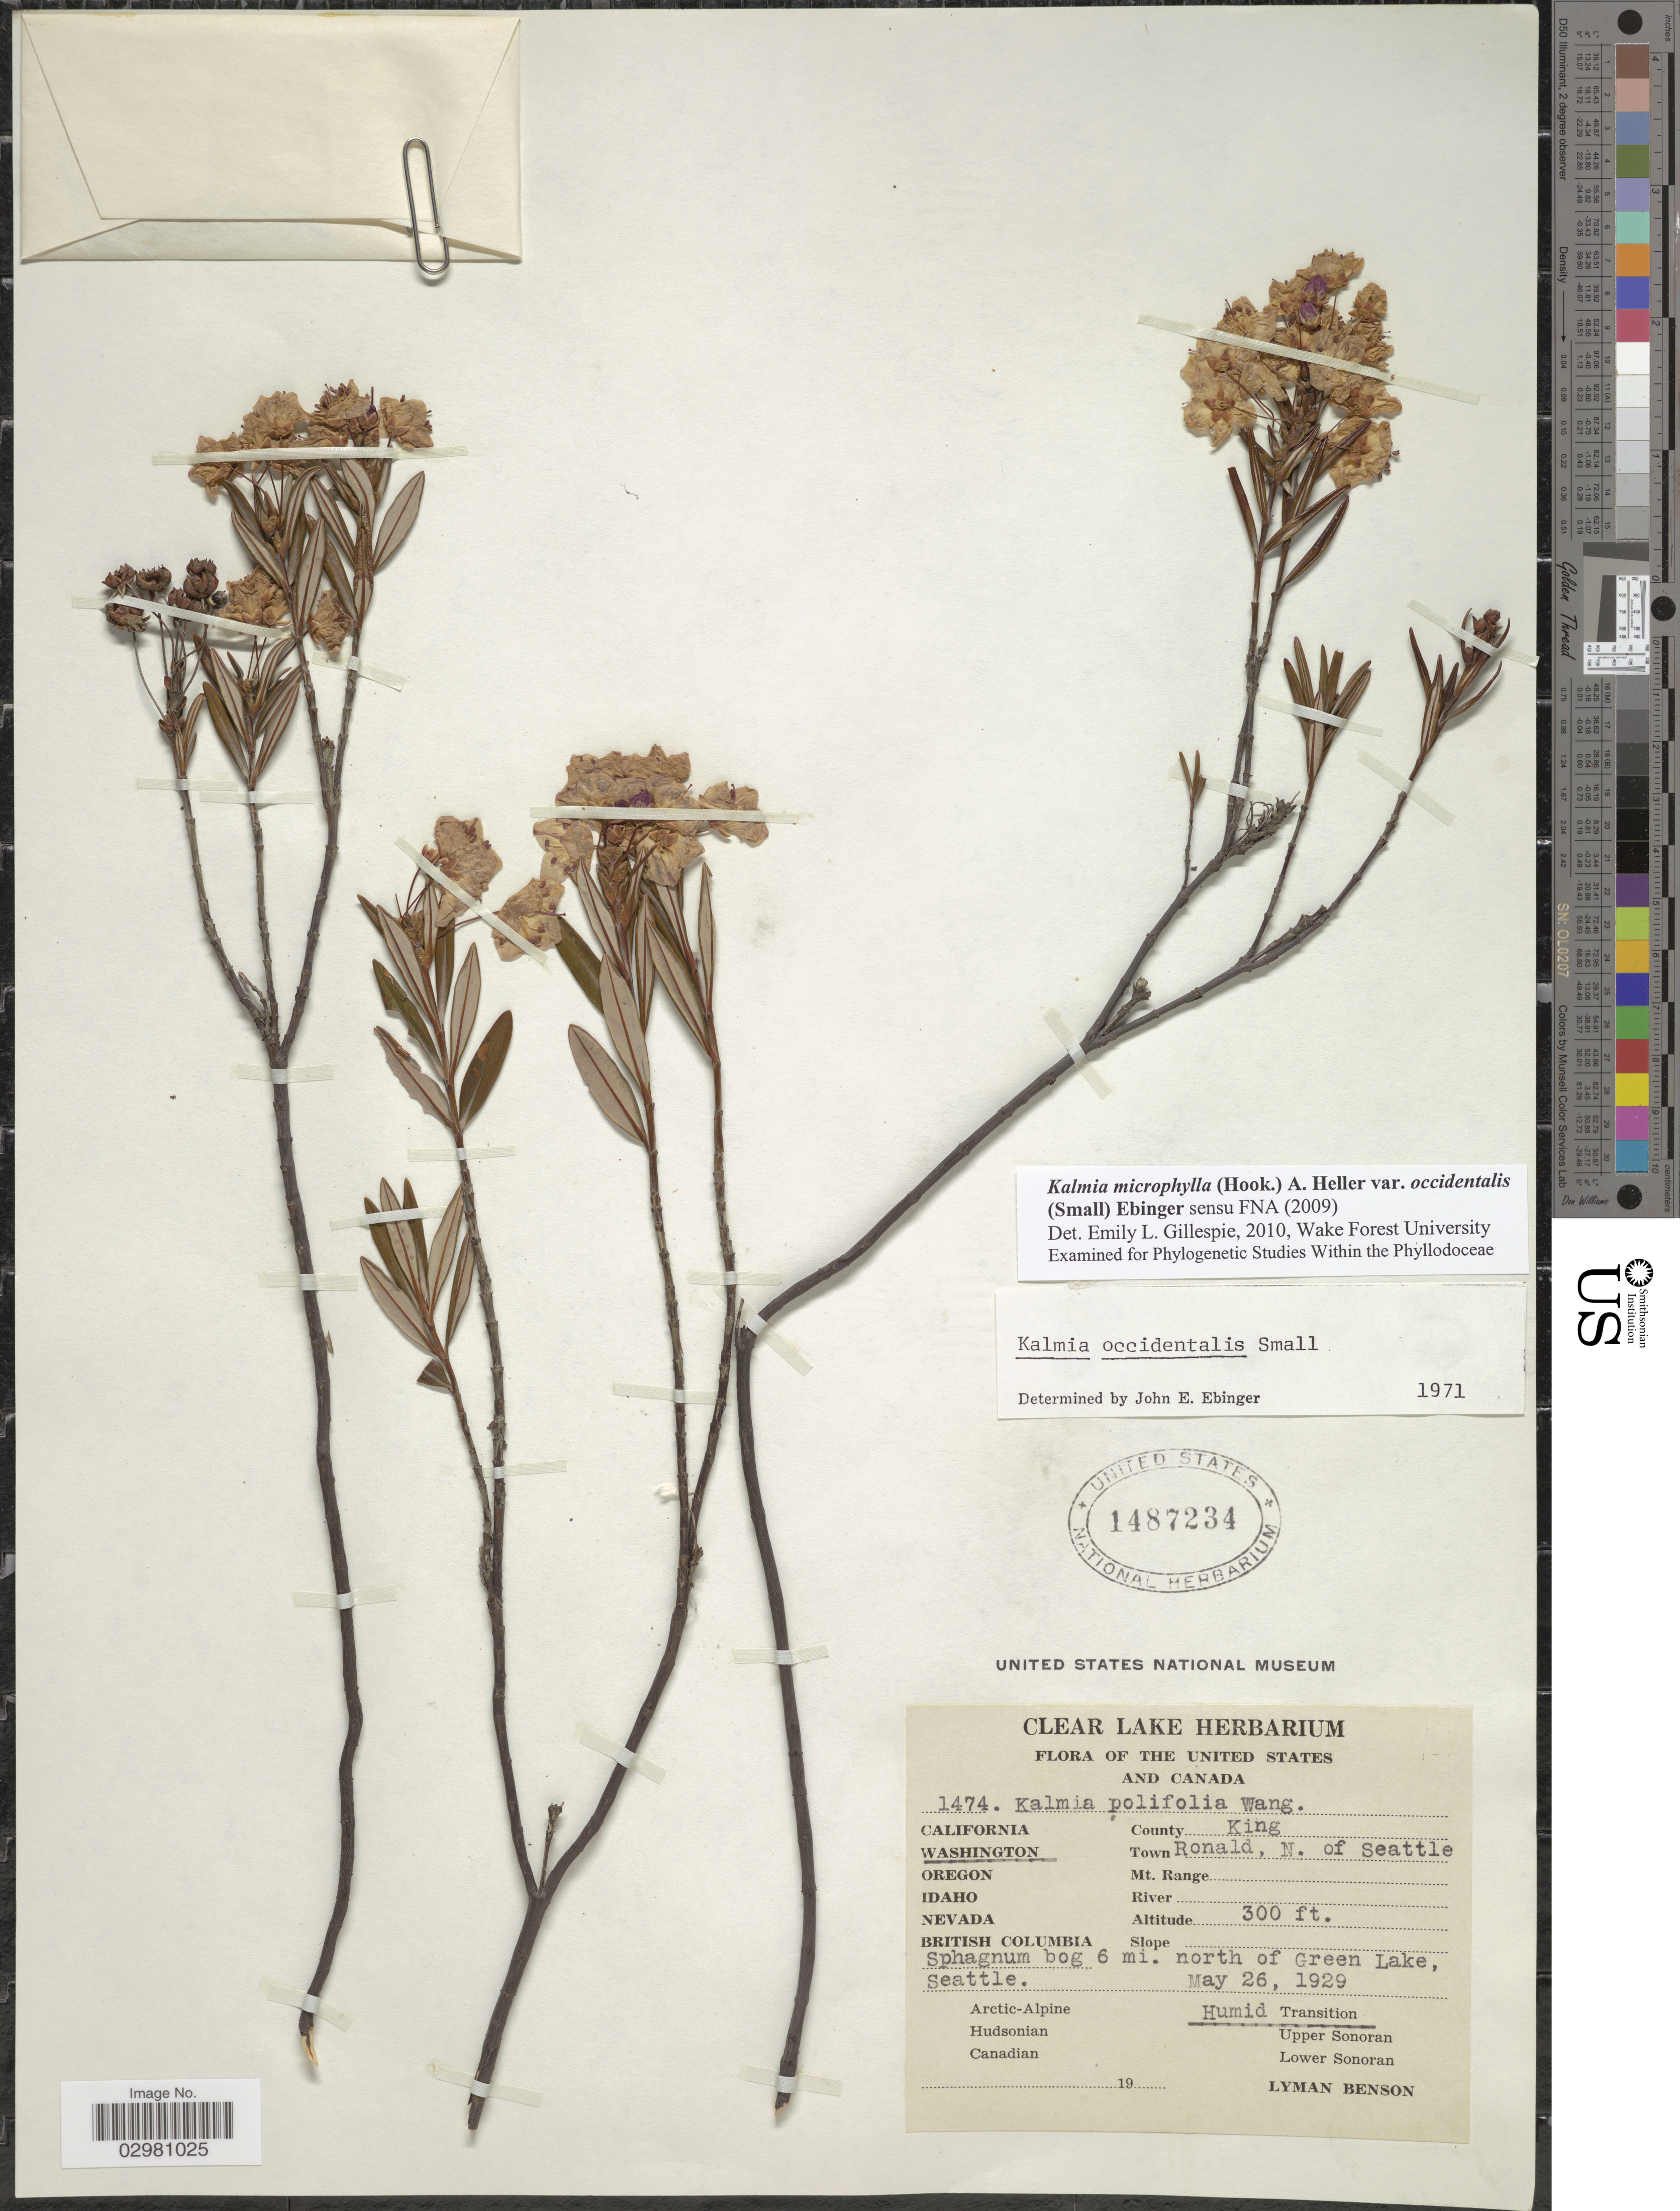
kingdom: Plantae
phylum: Tracheophyta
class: Magnoliopsida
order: Ericales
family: Ericaceae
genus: Kalmia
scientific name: Kalmia microphylla var. occidentalis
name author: (Small) Ebinger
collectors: L. D. Benson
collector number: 1474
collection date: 1929-05-26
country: United States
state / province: Washington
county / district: King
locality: Ronald, N. of Seattle. Sphagnum bog 6 mi. north of Green Lake, Seattle.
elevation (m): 91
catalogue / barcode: US 1487234